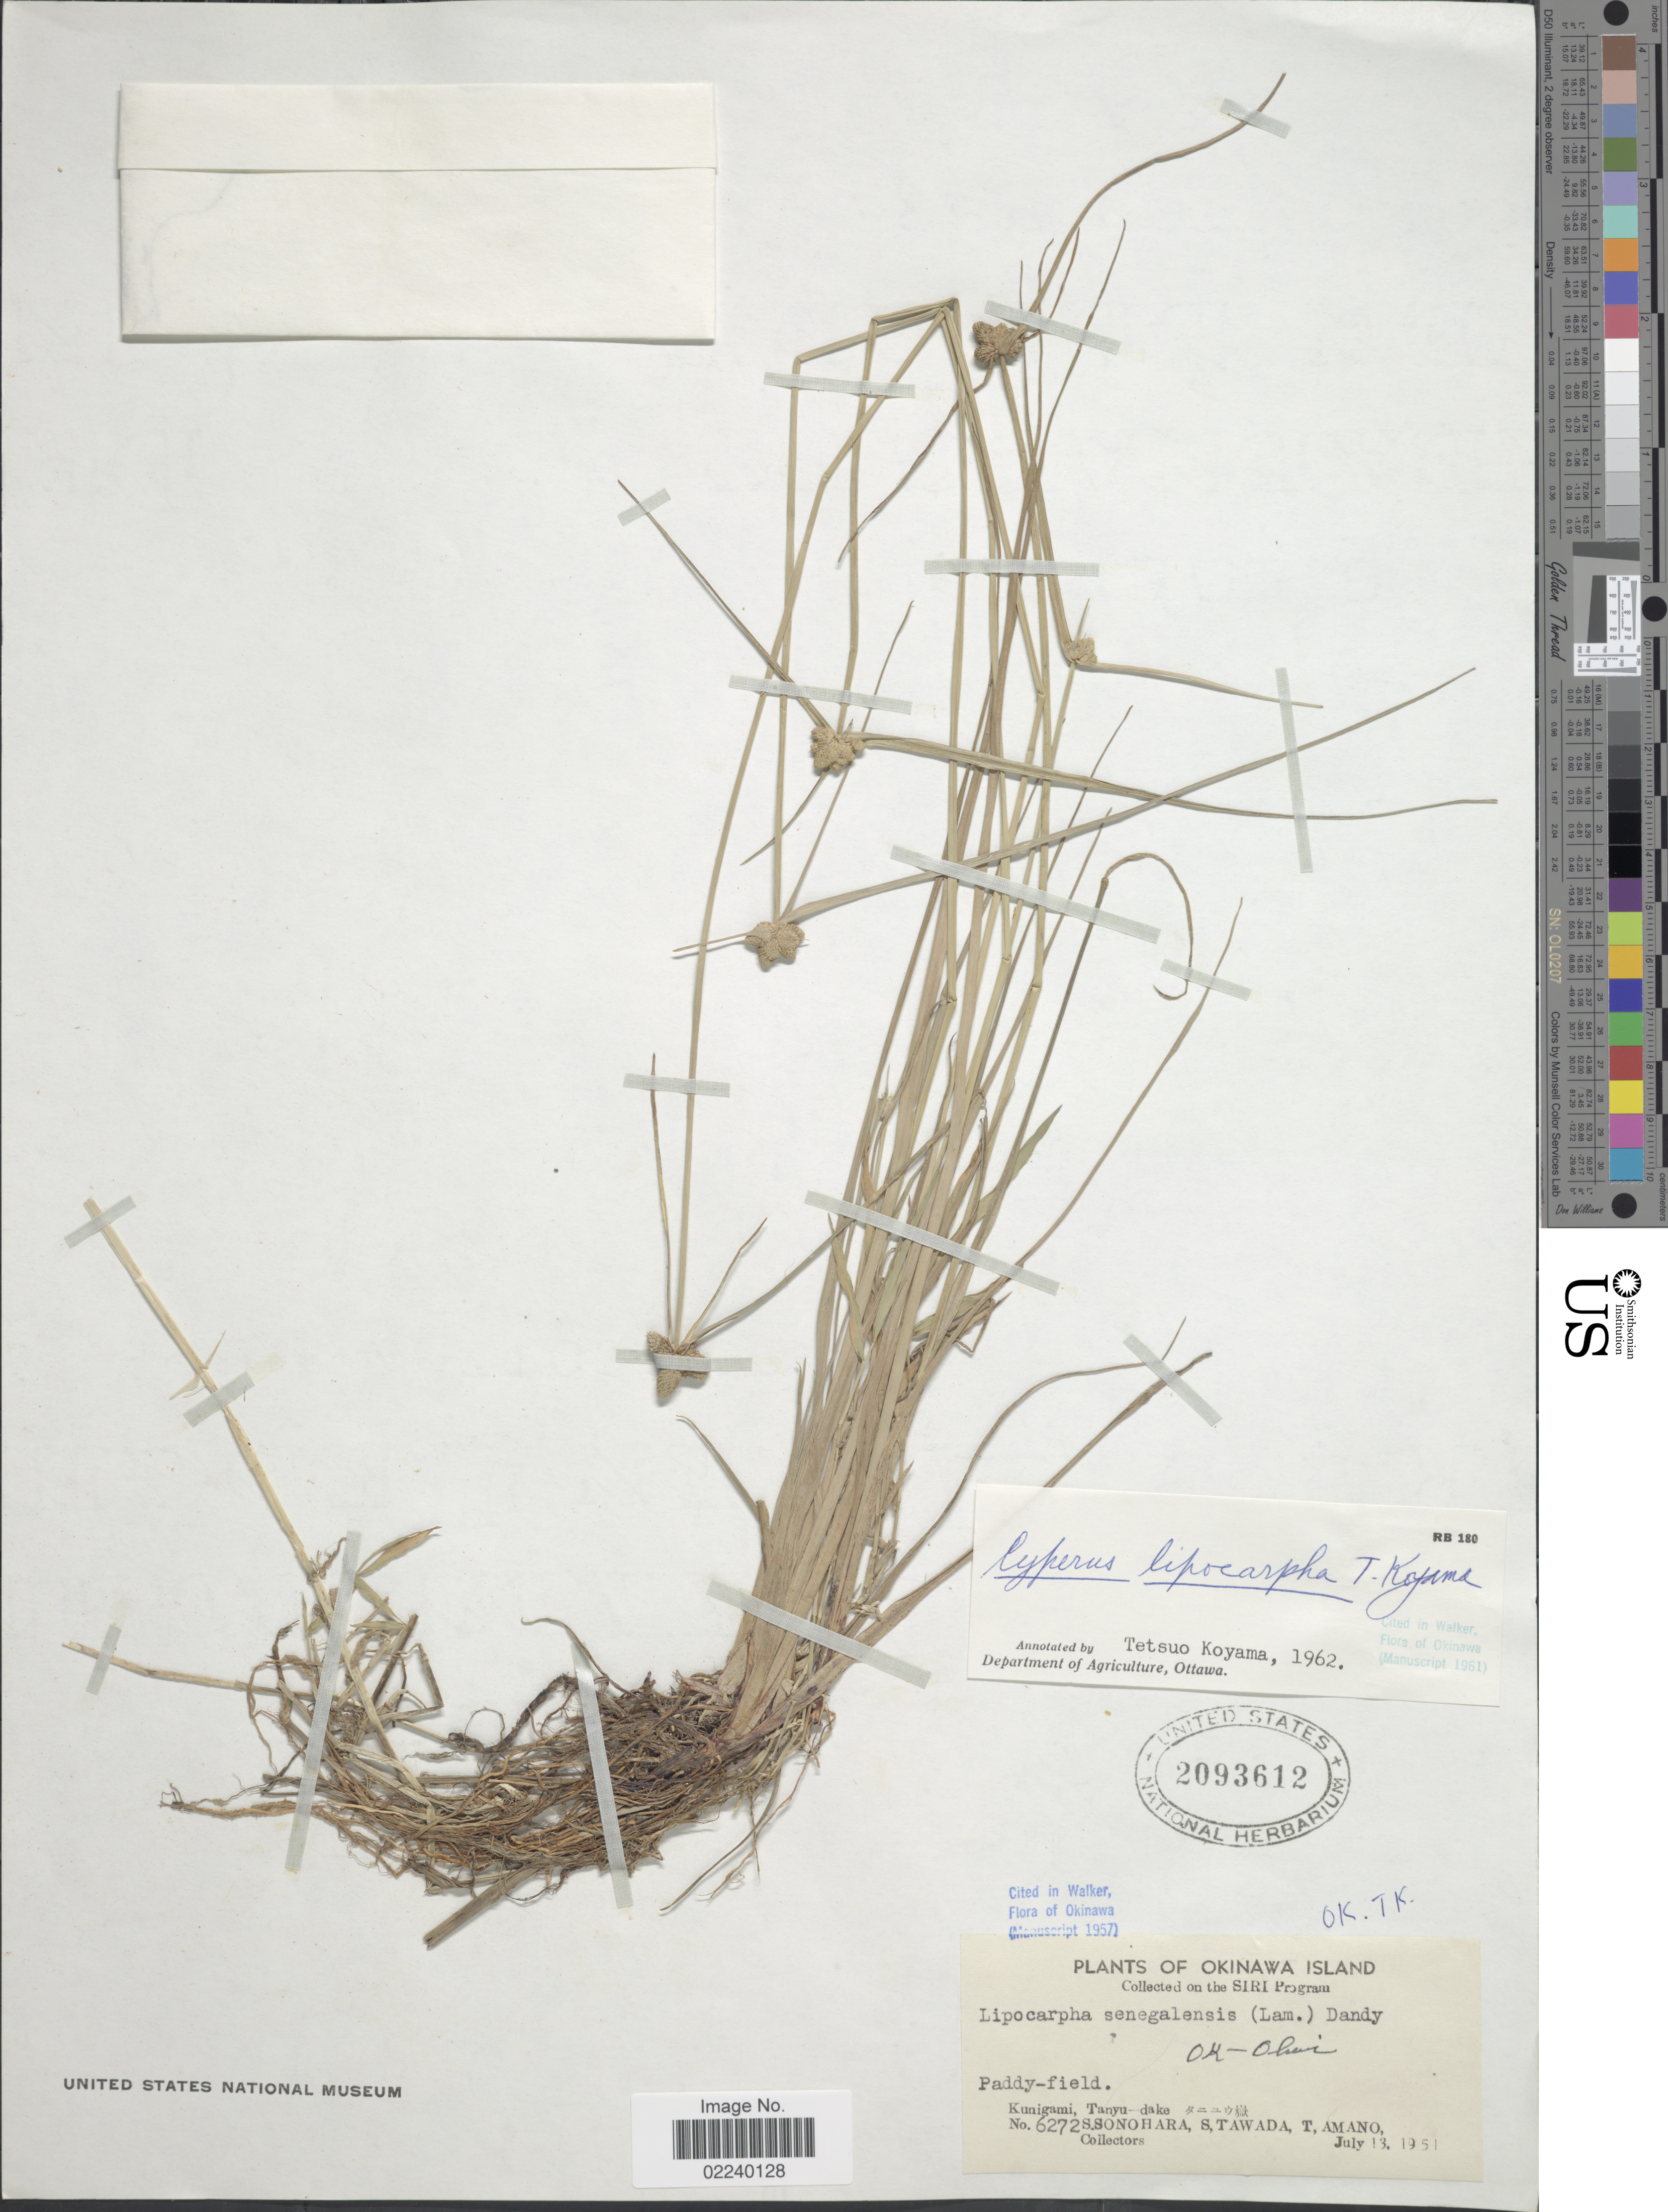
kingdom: Plantae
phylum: Tracheophyta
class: Liliopsida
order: Poales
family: Cyperaceae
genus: Cyperus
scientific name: Cyperus albescens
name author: (Steud.) Larridon & Govaerts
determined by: Strong, M. T., (US), Smithsonian Institution - National Museum of Natural History (UNITED STATES)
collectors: S. Sonohara, S. Tawada & T. Amano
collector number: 6272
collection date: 1951-07-13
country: Japan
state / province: Okinawa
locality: Okinawa Island, Kunigami, Tanyu-dake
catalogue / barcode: US 2093612